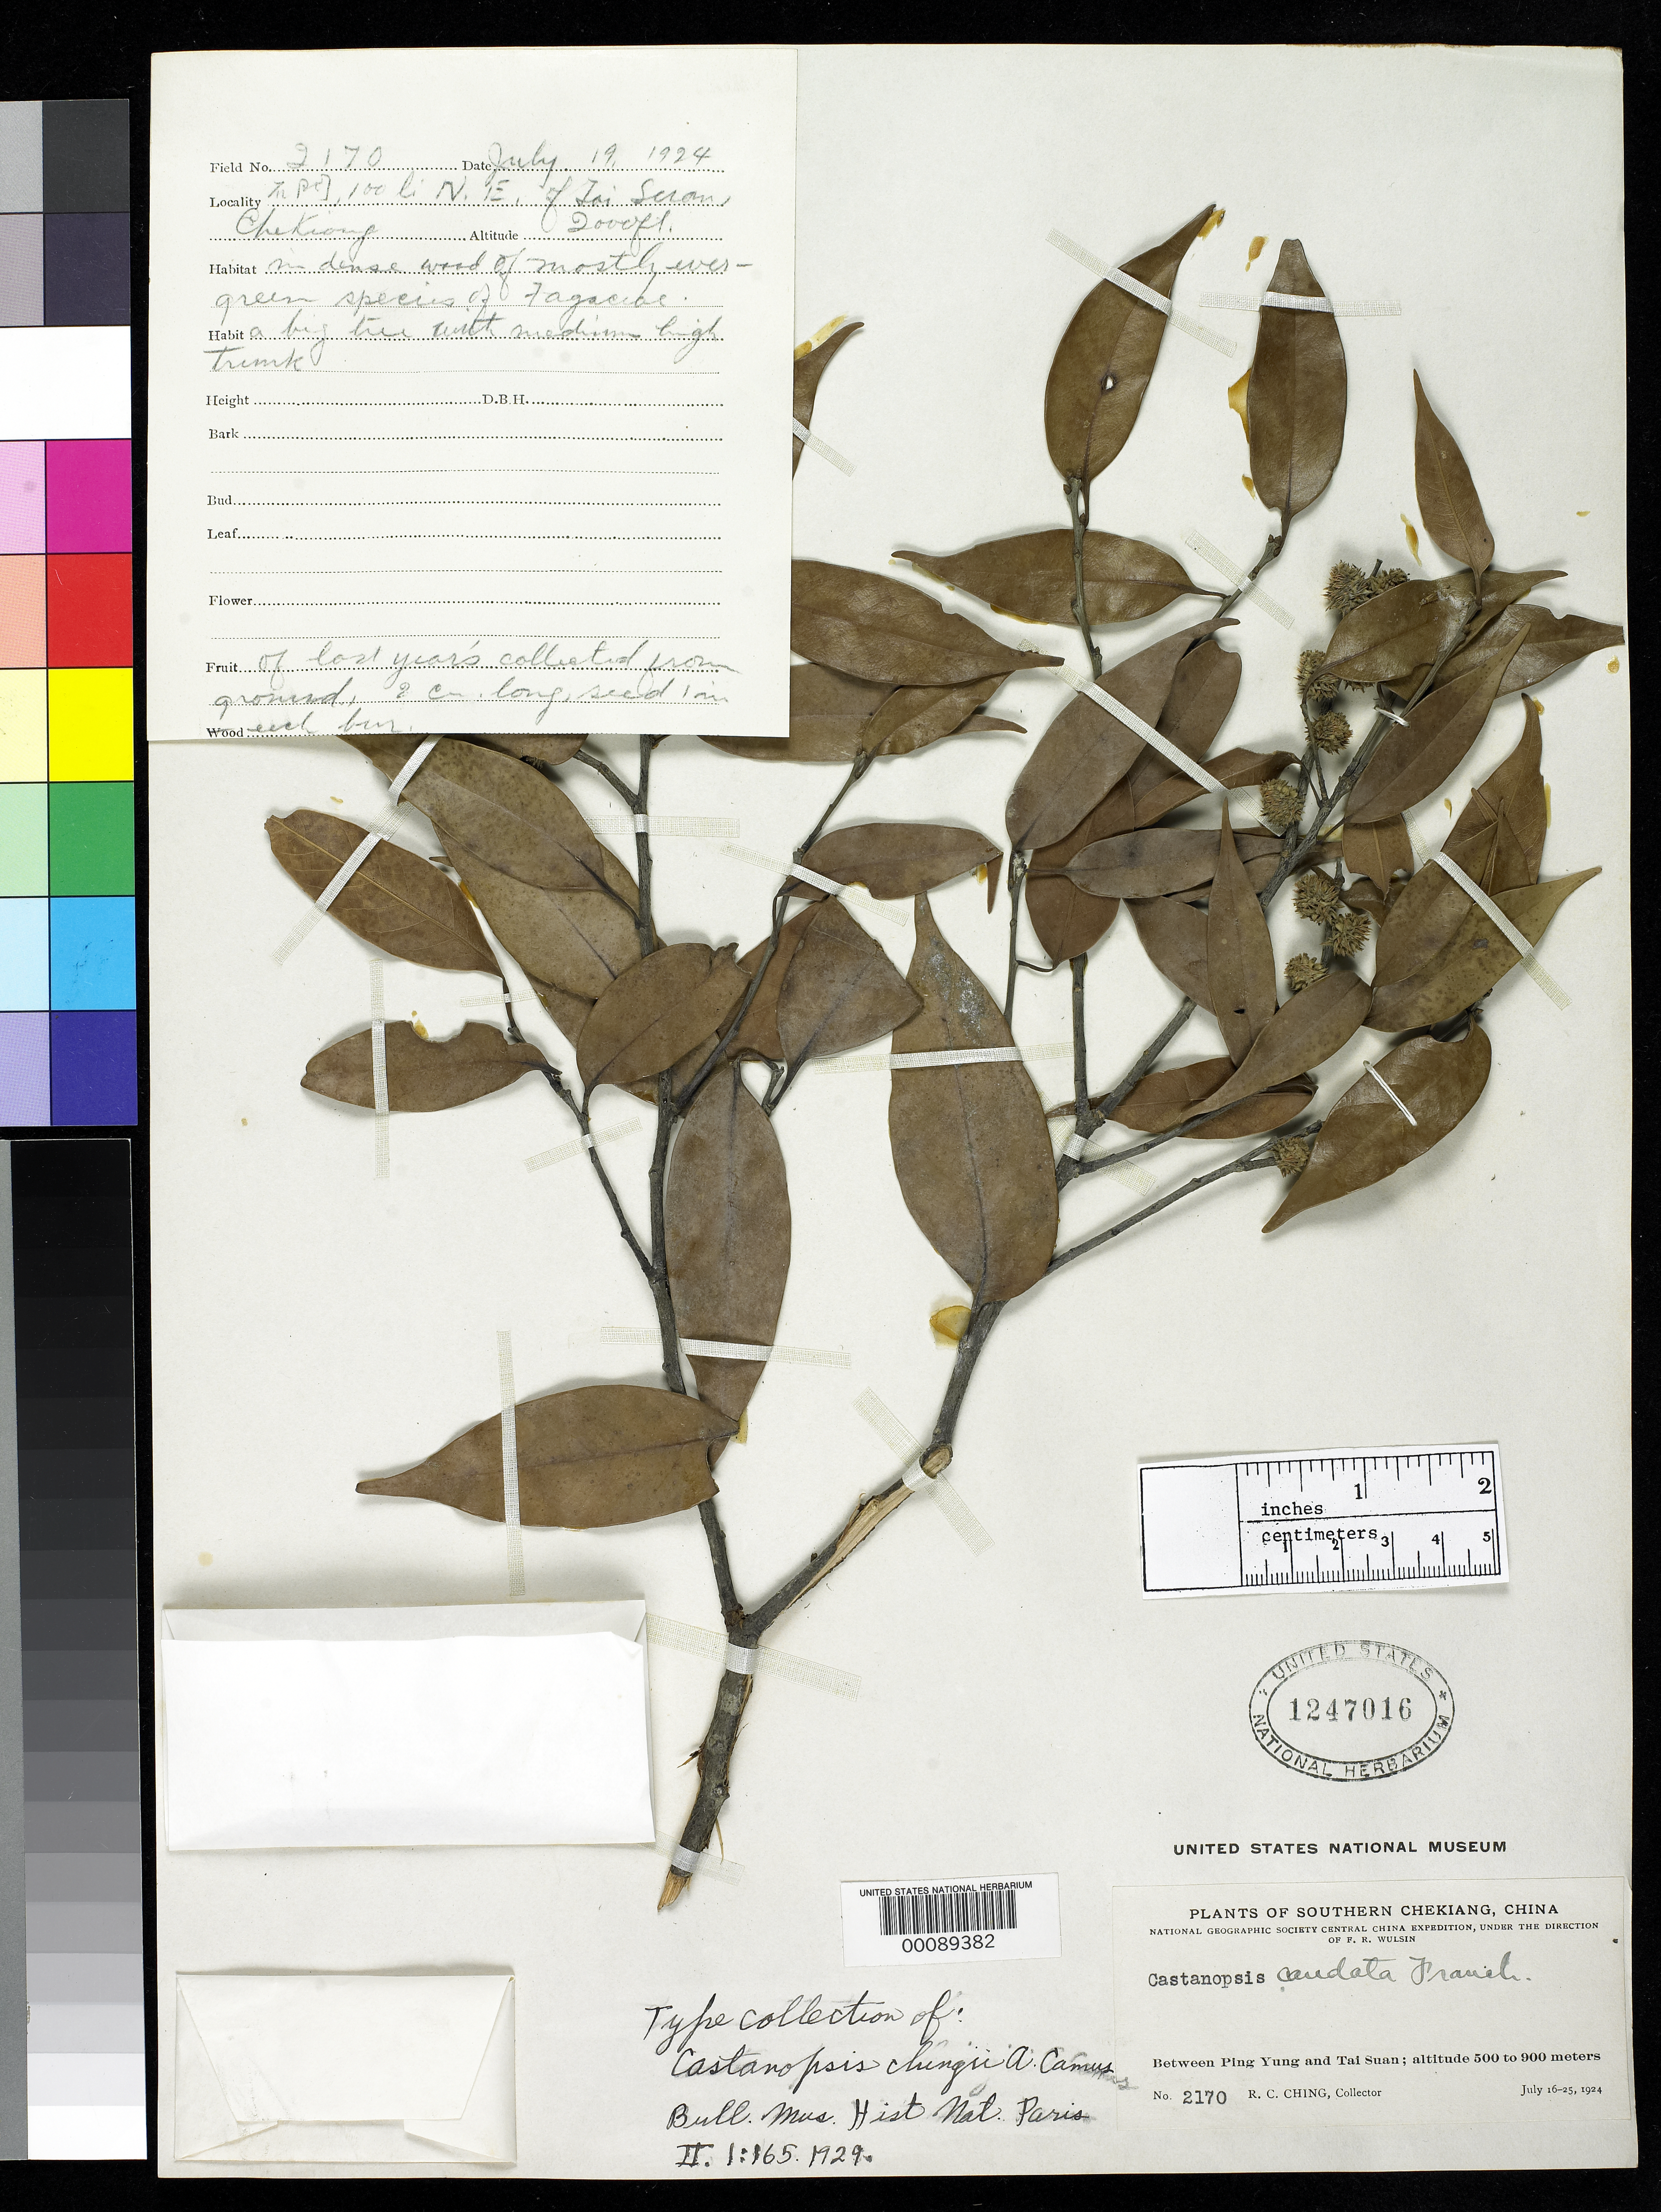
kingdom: Plantae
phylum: Tracheophyta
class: Magnoliopsida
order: Fagales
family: Fagaceae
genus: Castanopsis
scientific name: Castanopsis chingii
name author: A. Camus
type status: Type Collection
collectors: R. C. Ching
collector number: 2170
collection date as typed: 16 Jul 1924 to 24 Jul 1924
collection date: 1924-07-16/1924-07-24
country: China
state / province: Zhejiang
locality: Between Ping Yung & Tai Suan.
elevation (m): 500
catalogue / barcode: US 1247016